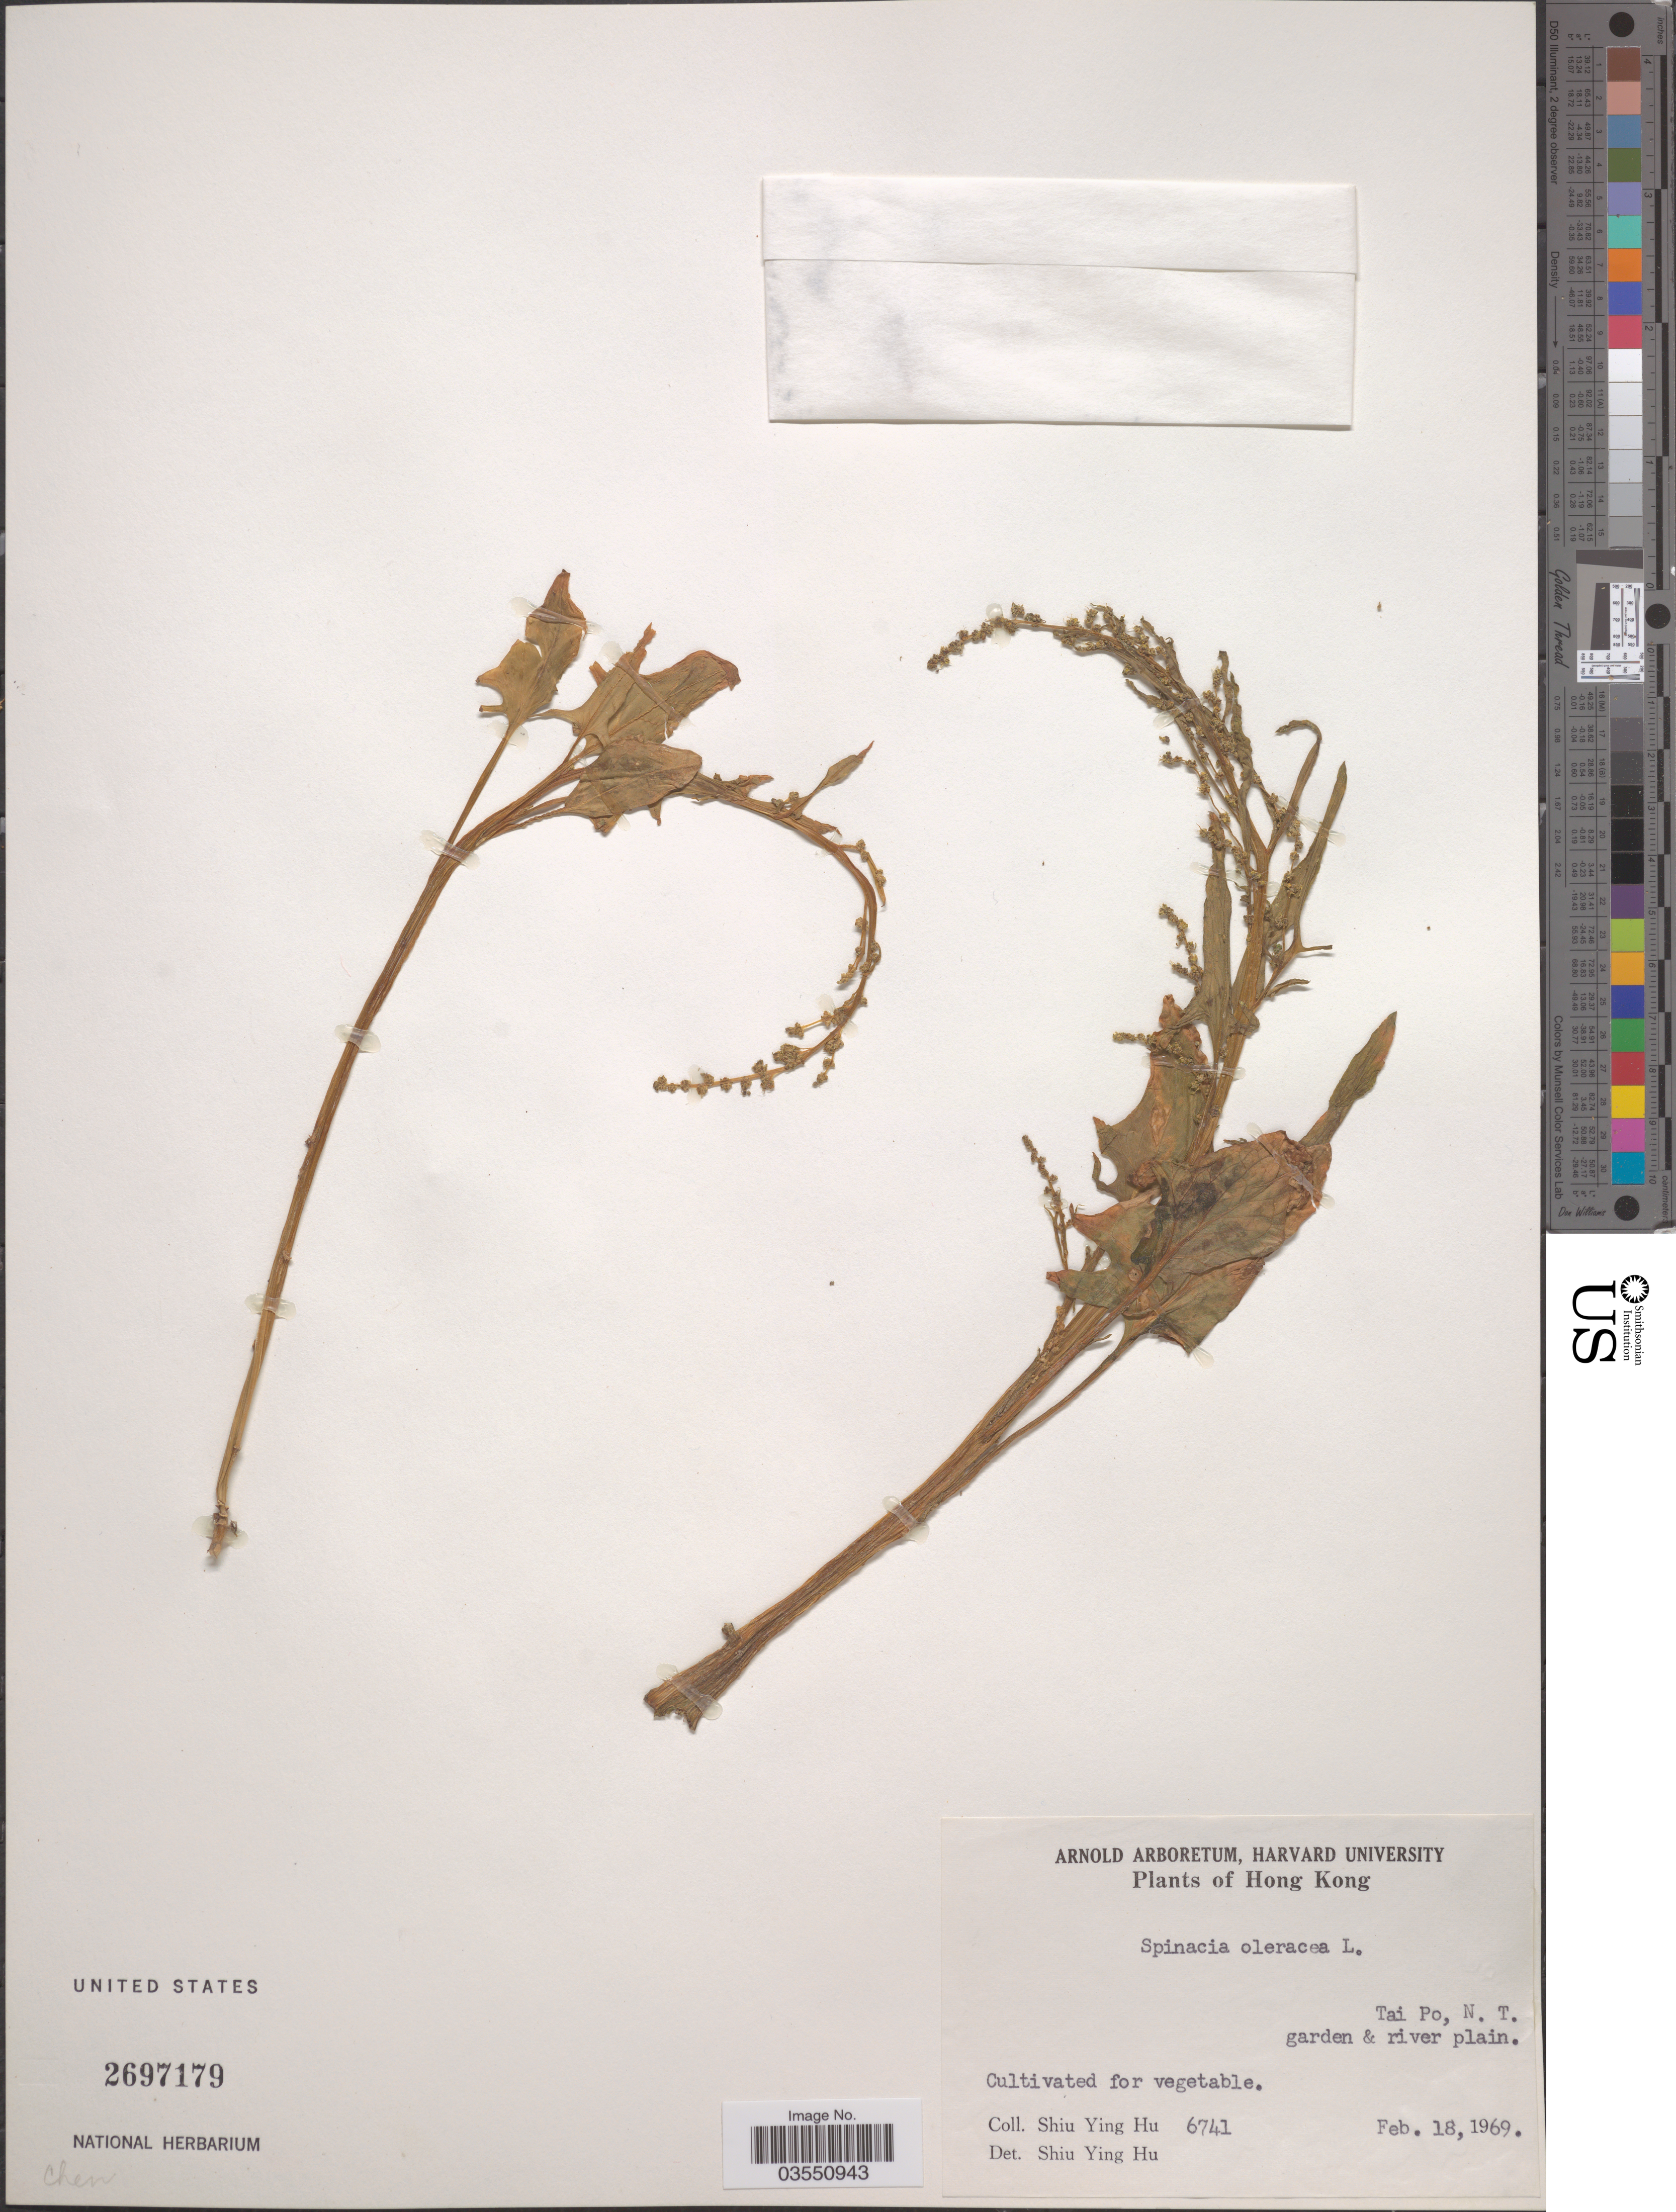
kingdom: Plantae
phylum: Tracheophyta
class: Magnoliopsida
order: Caryophyllales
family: Amaranthaceae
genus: Spinacia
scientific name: Spinacia oleracea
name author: L.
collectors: S. Y. Hu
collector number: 6741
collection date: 1969-02-18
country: China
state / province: Hong Kong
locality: Tai Po, N. T. garden & river plain.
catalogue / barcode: US 2697179